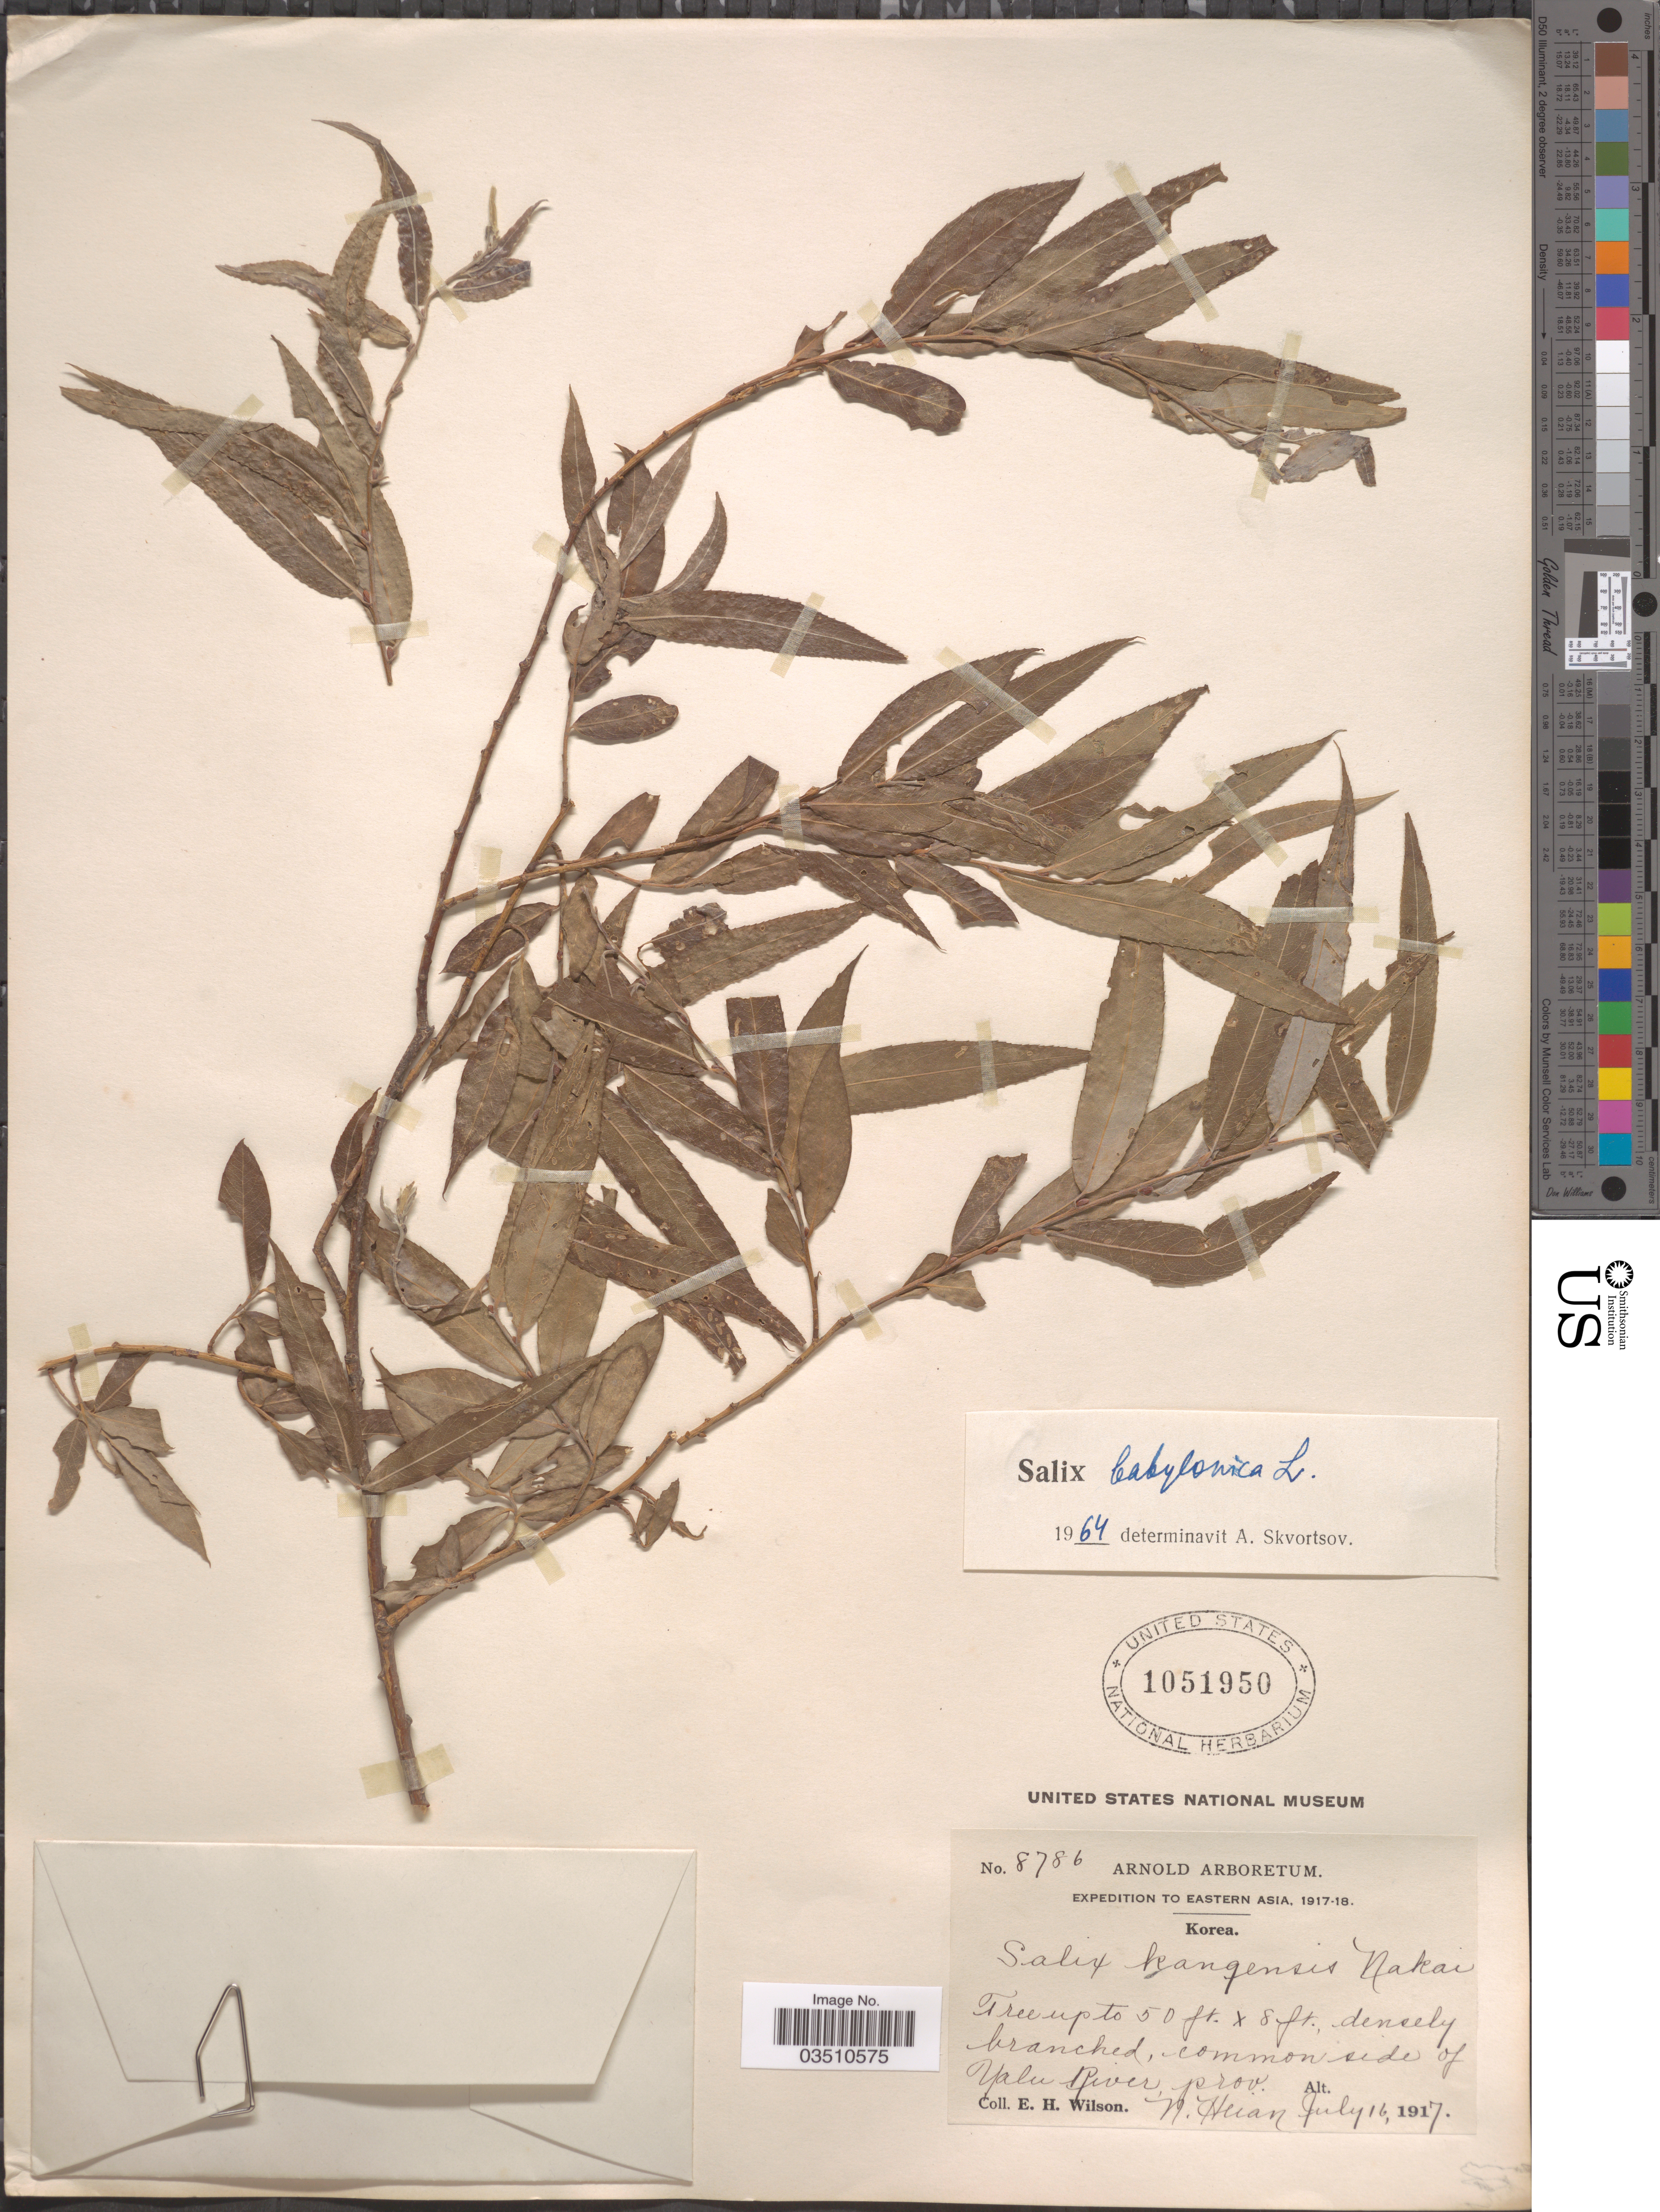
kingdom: Plantae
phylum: Tracheophyta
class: Magnoliopsida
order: Malpighiales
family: Salicaceae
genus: Salix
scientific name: Salix babylonica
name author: L.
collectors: E. Wilson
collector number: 8786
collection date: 1917-07-16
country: North Korea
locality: Side of Yalu River, prov. N. Heian.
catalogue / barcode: US 1051950